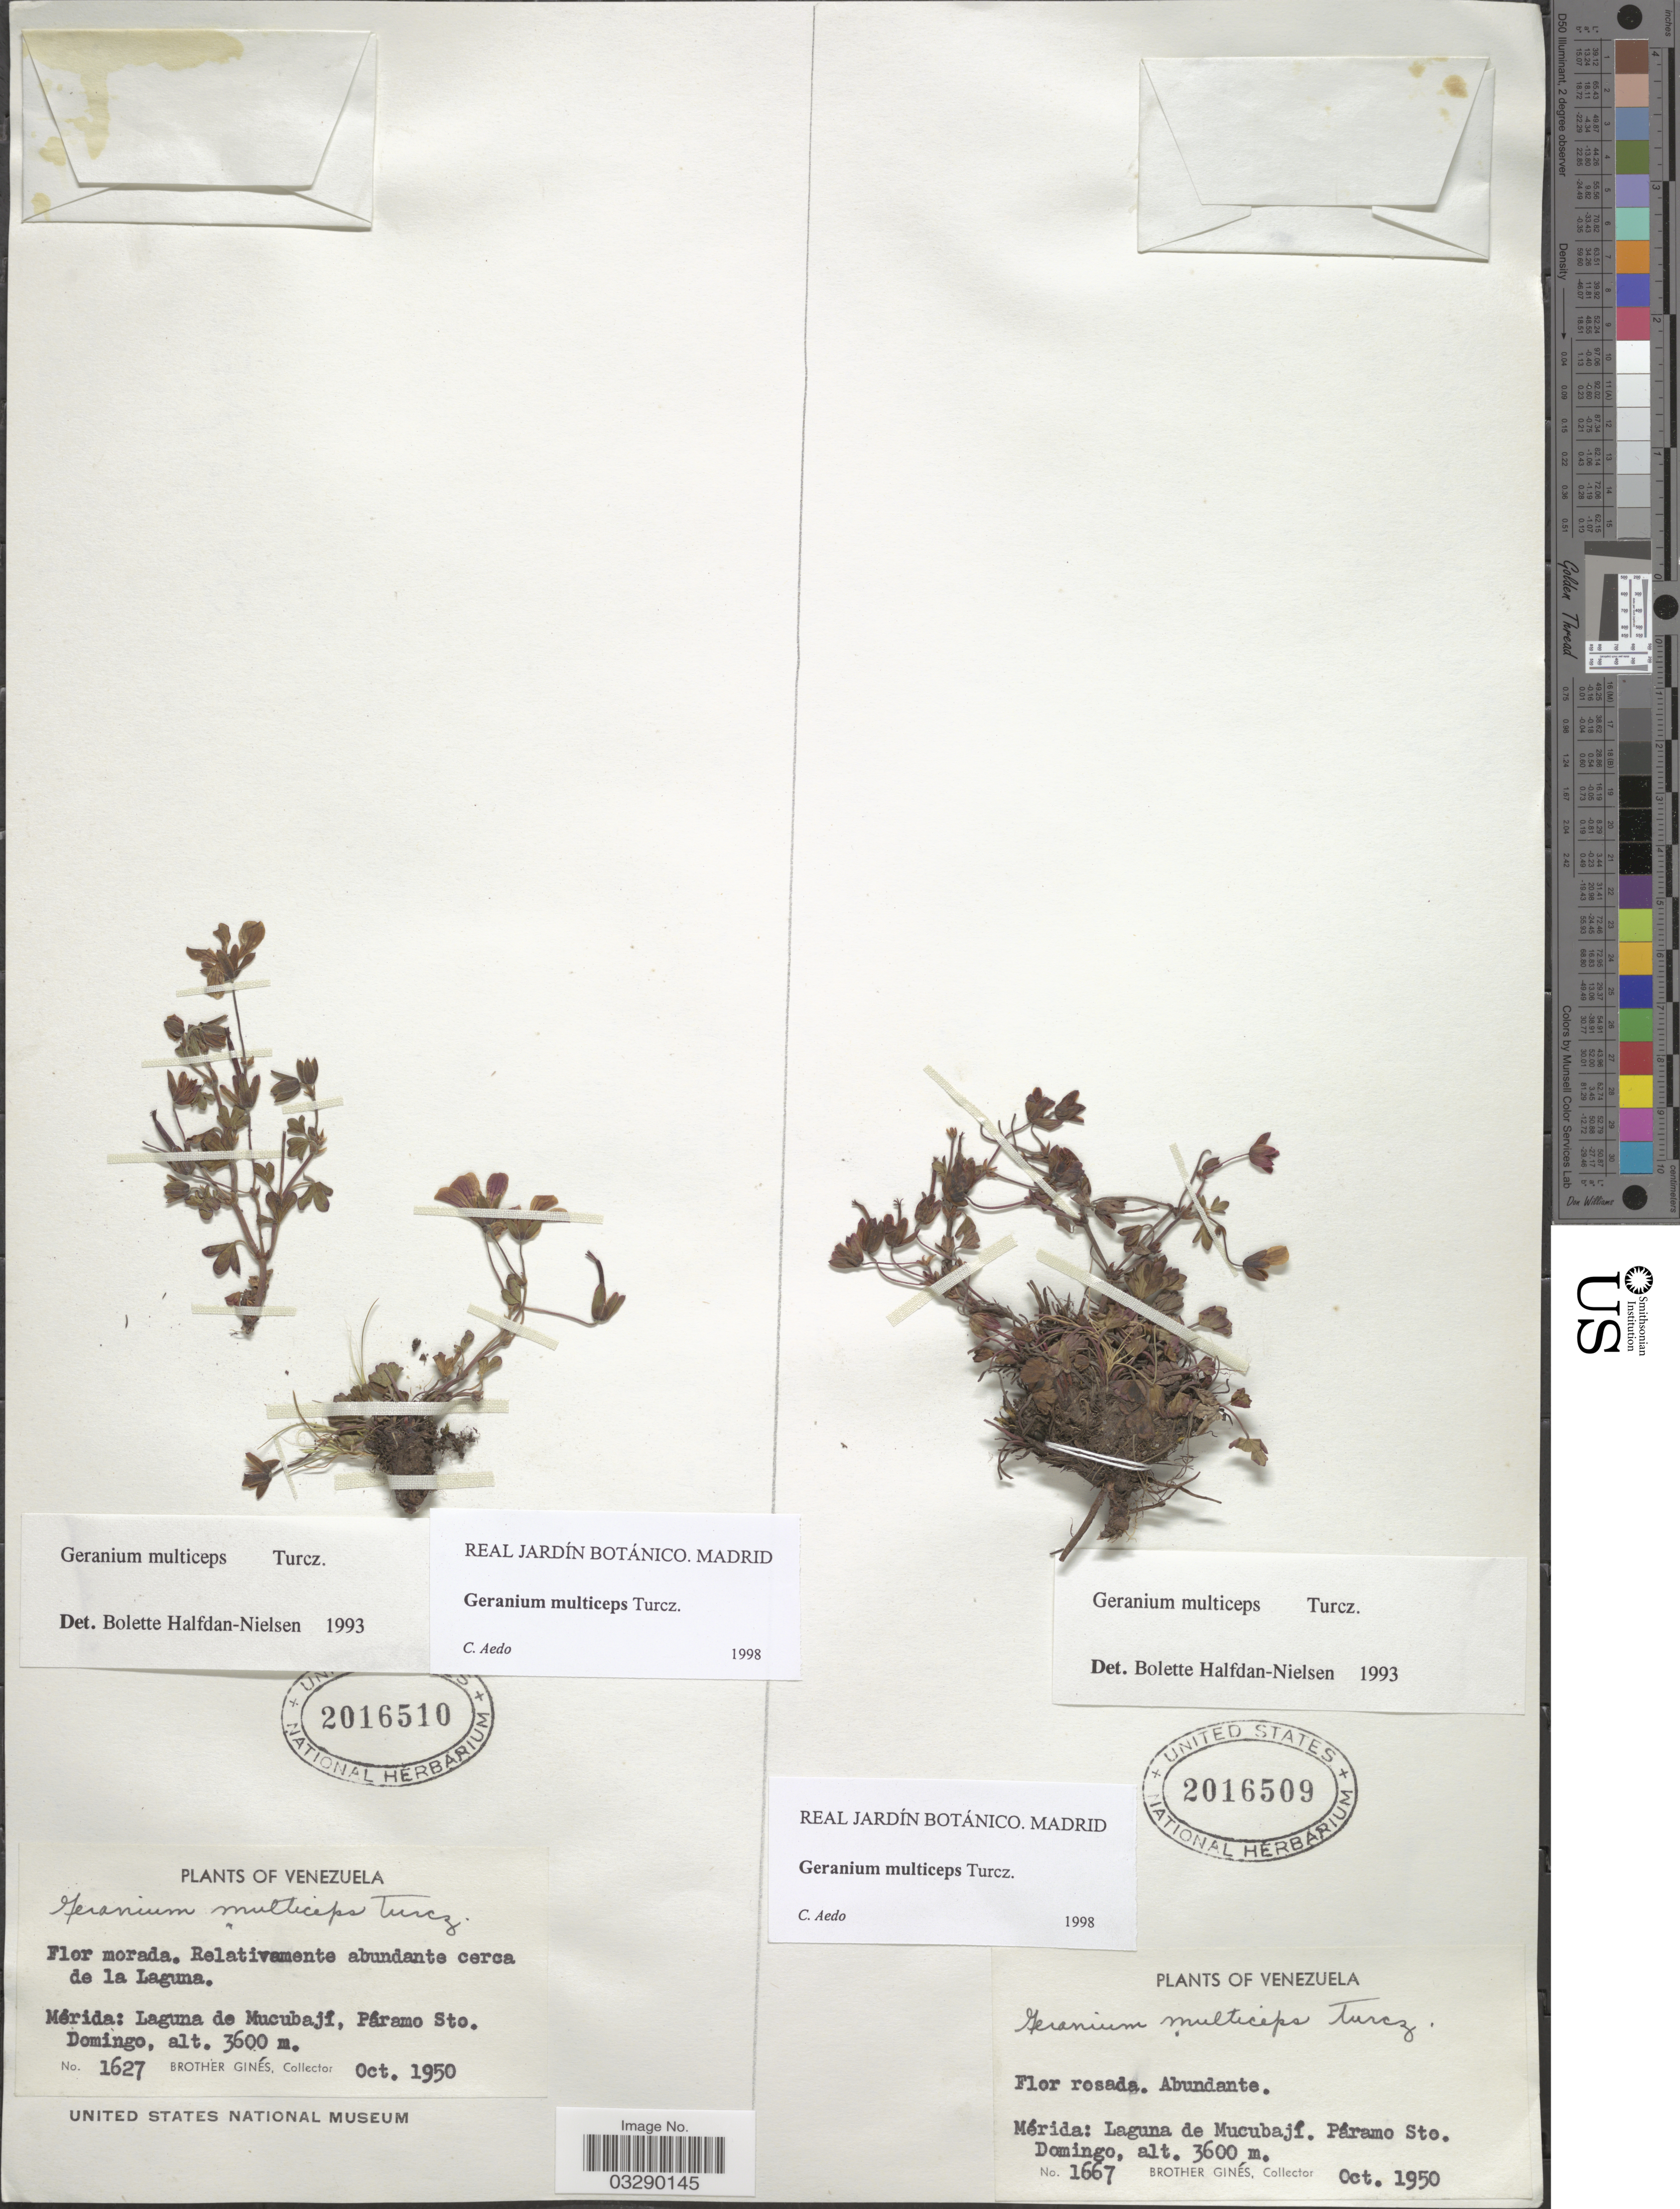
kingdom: Plantae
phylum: Tracheophyta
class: Magnoliopsida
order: Geraniales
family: Geraniaceae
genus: Geranium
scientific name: Geranium multiceps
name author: Turcz.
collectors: Bro. Gines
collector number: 1627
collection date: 1950-10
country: Venezuela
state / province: Mérida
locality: Laguna de Mucubají, Páramo Sto. Domingo.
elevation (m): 3600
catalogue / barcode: US 2016510